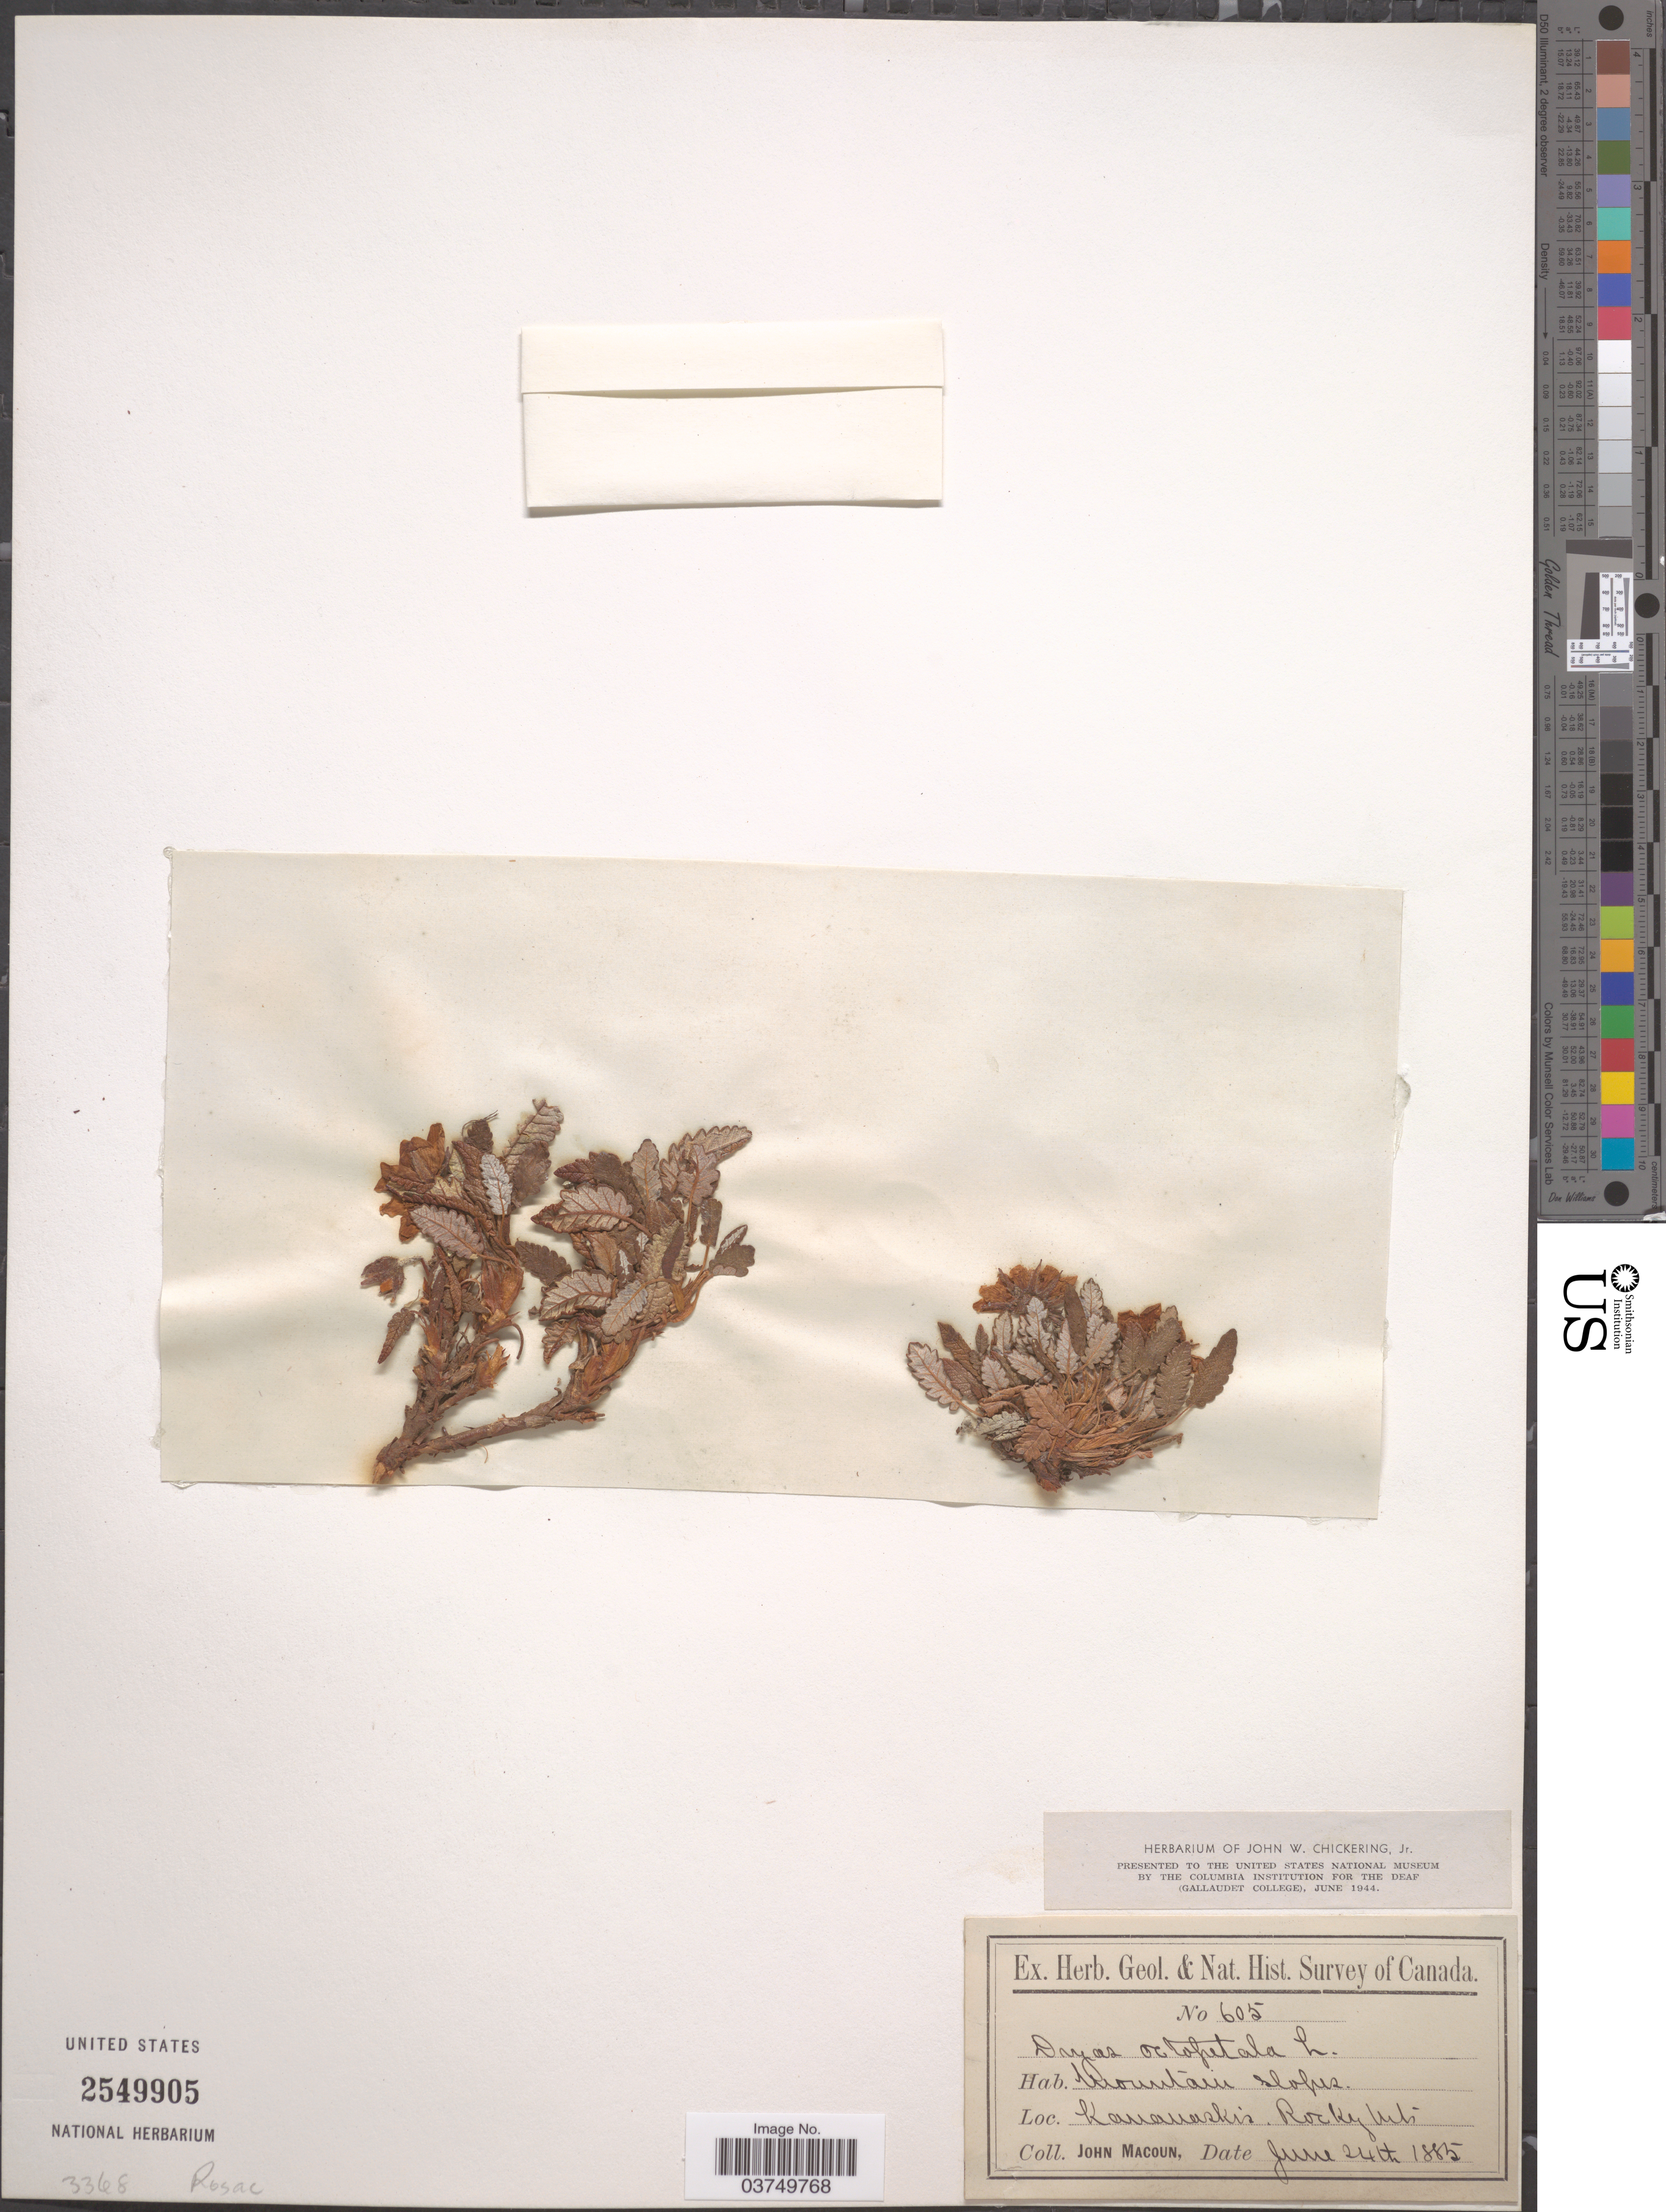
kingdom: Plantae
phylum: Tracheophyta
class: Magnoliopsida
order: Rosales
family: Rosaceae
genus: Dryas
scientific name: Dryas octopetala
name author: L.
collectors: J. Macoun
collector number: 605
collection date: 1885-06-24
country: Canada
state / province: Alberta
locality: Kananaskis. Rocky Mts.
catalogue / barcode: US 2549905